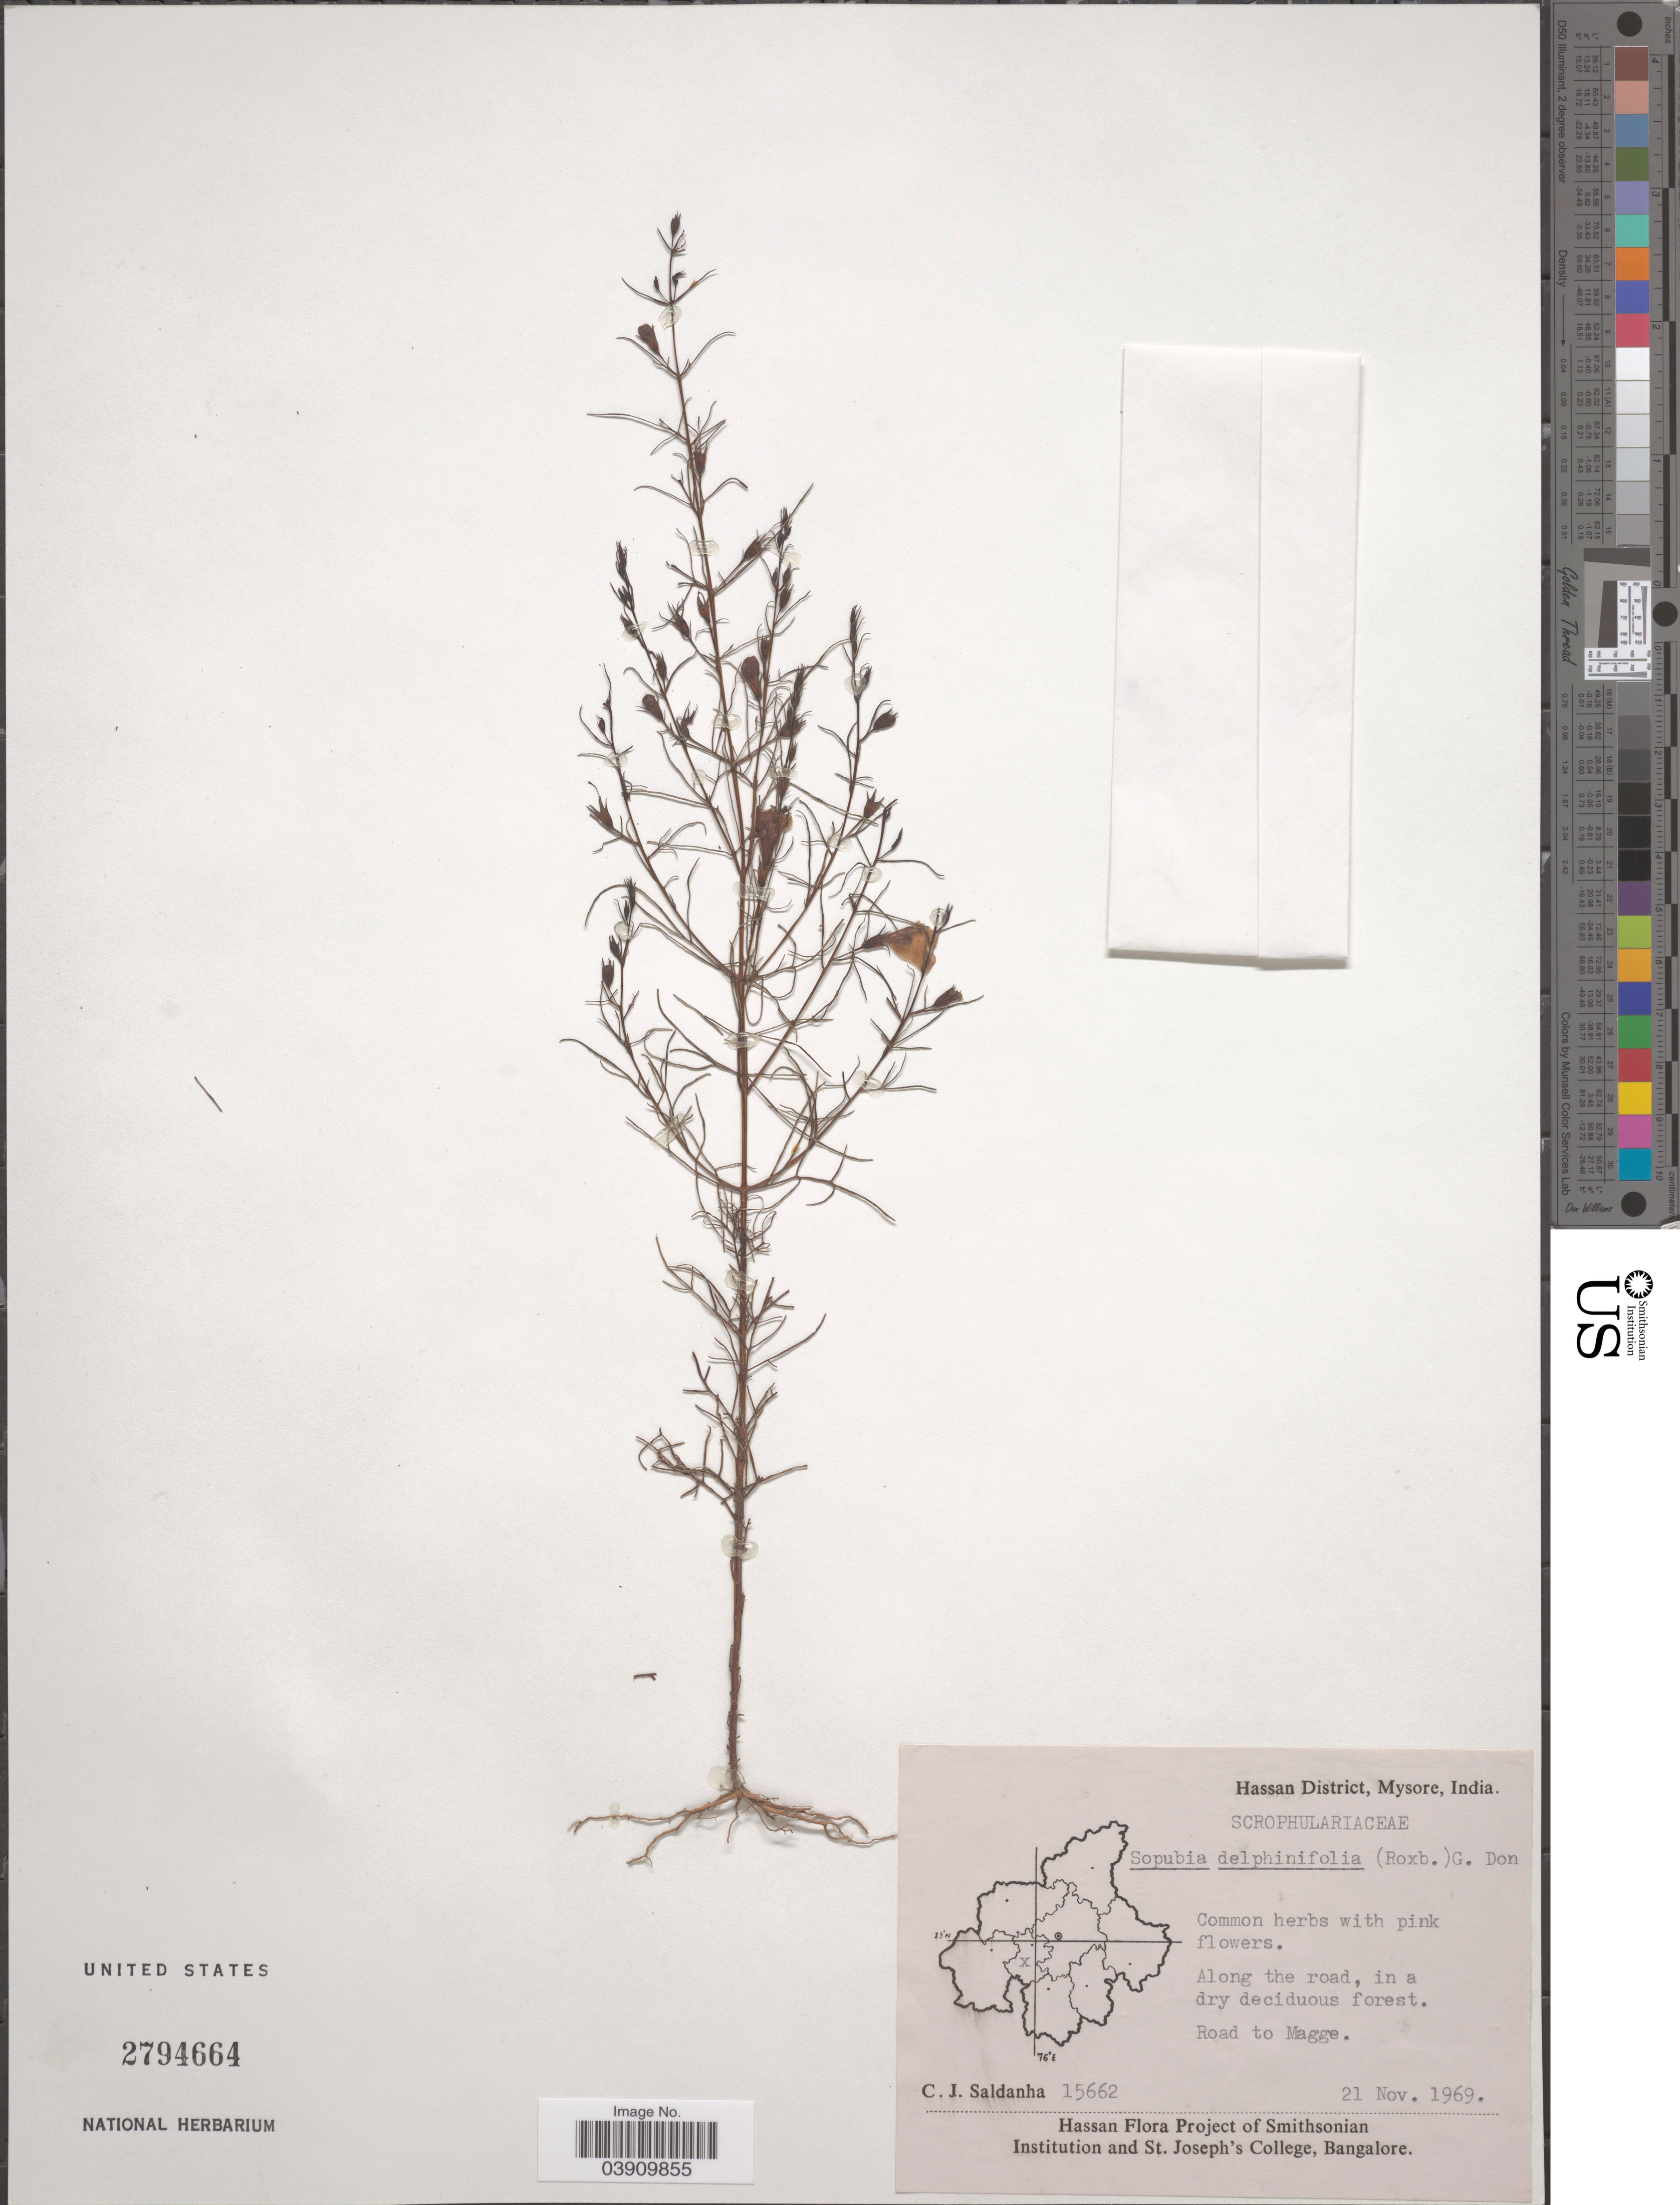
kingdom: Plantae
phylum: Tracheophyta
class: Magnoliopsida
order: Lamiales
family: Orobanchaceae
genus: Sopubia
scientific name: Sopubia delphinifolia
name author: G. Don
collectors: C. J. Saldanha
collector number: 15662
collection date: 1969-11-21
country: India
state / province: Karnataka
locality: Hassan District, Mysore. Road to Magge.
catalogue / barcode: US 2794664